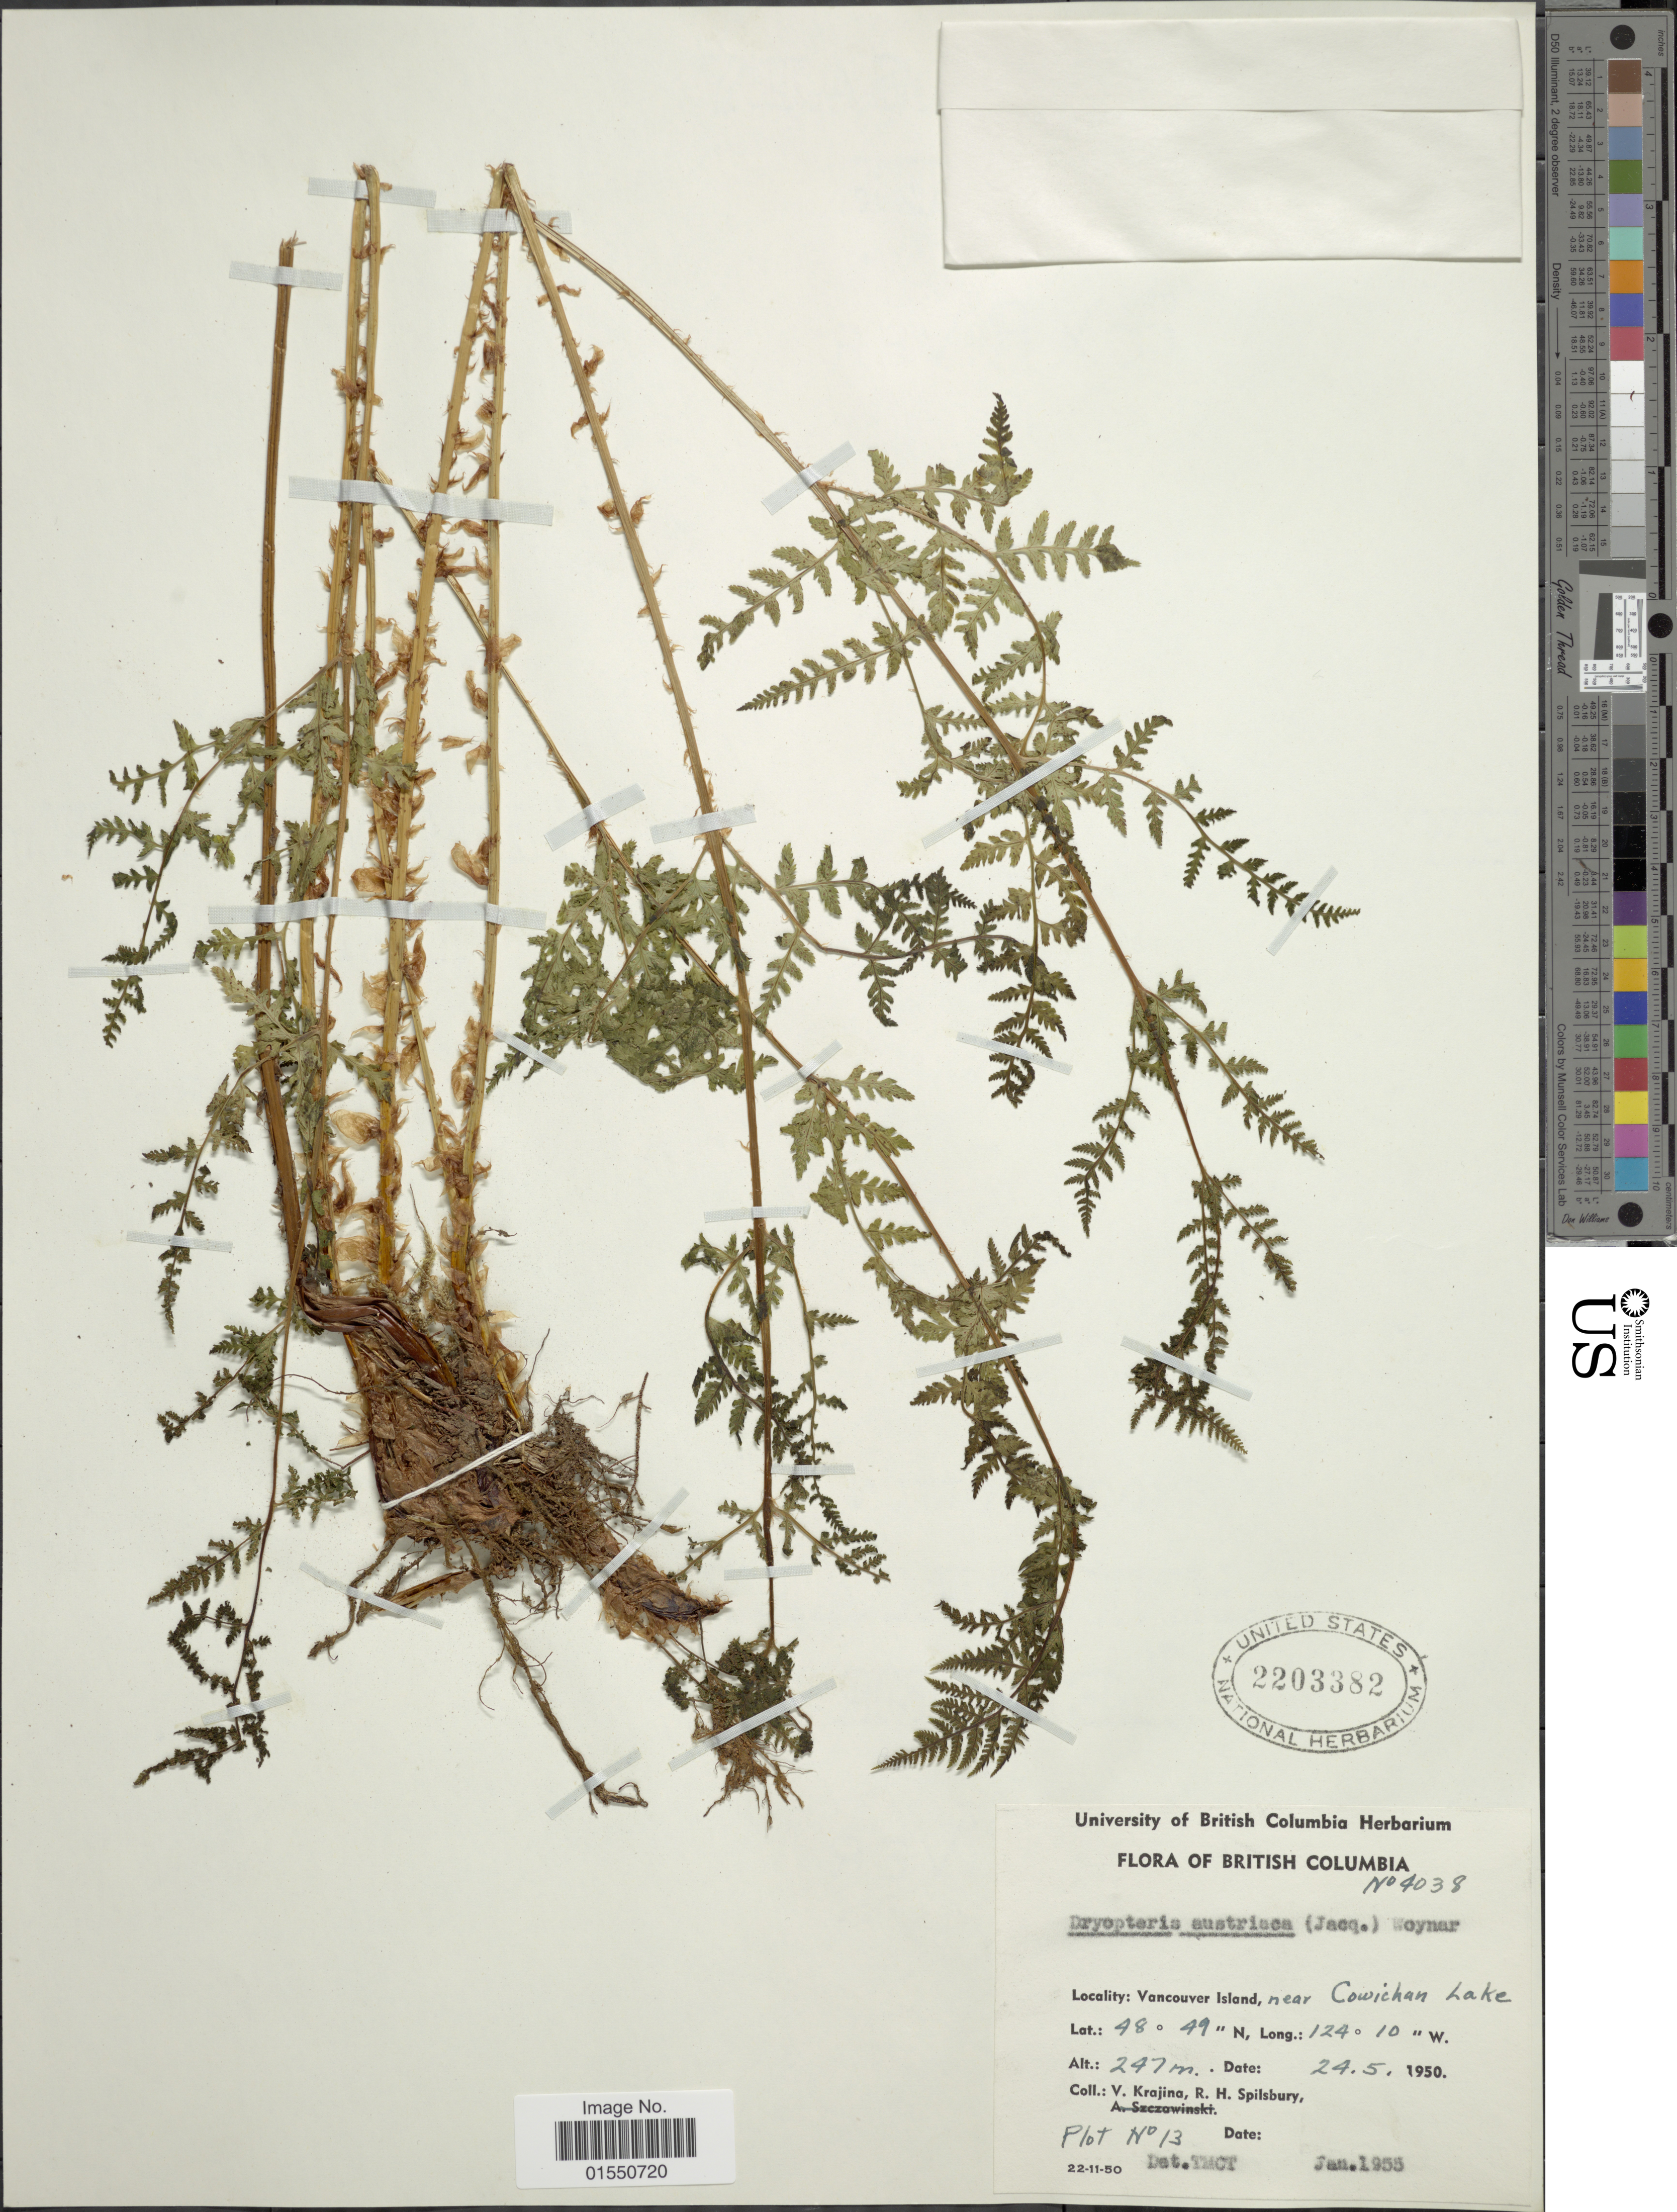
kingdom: Plantae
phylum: Tracheophyta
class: Polypodiopsida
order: Polypodiales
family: Dryopteridaceae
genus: Dryopteris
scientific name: Dryopteris expansa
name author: (C. Presl) Fraser-Jenk. & Jermy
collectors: V. Krajina & R. Spilsbury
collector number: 4038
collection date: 1950-05-24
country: Canada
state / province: British Columbia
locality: Vancouver Island, near Cowichan Lake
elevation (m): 247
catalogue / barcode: US 2203382